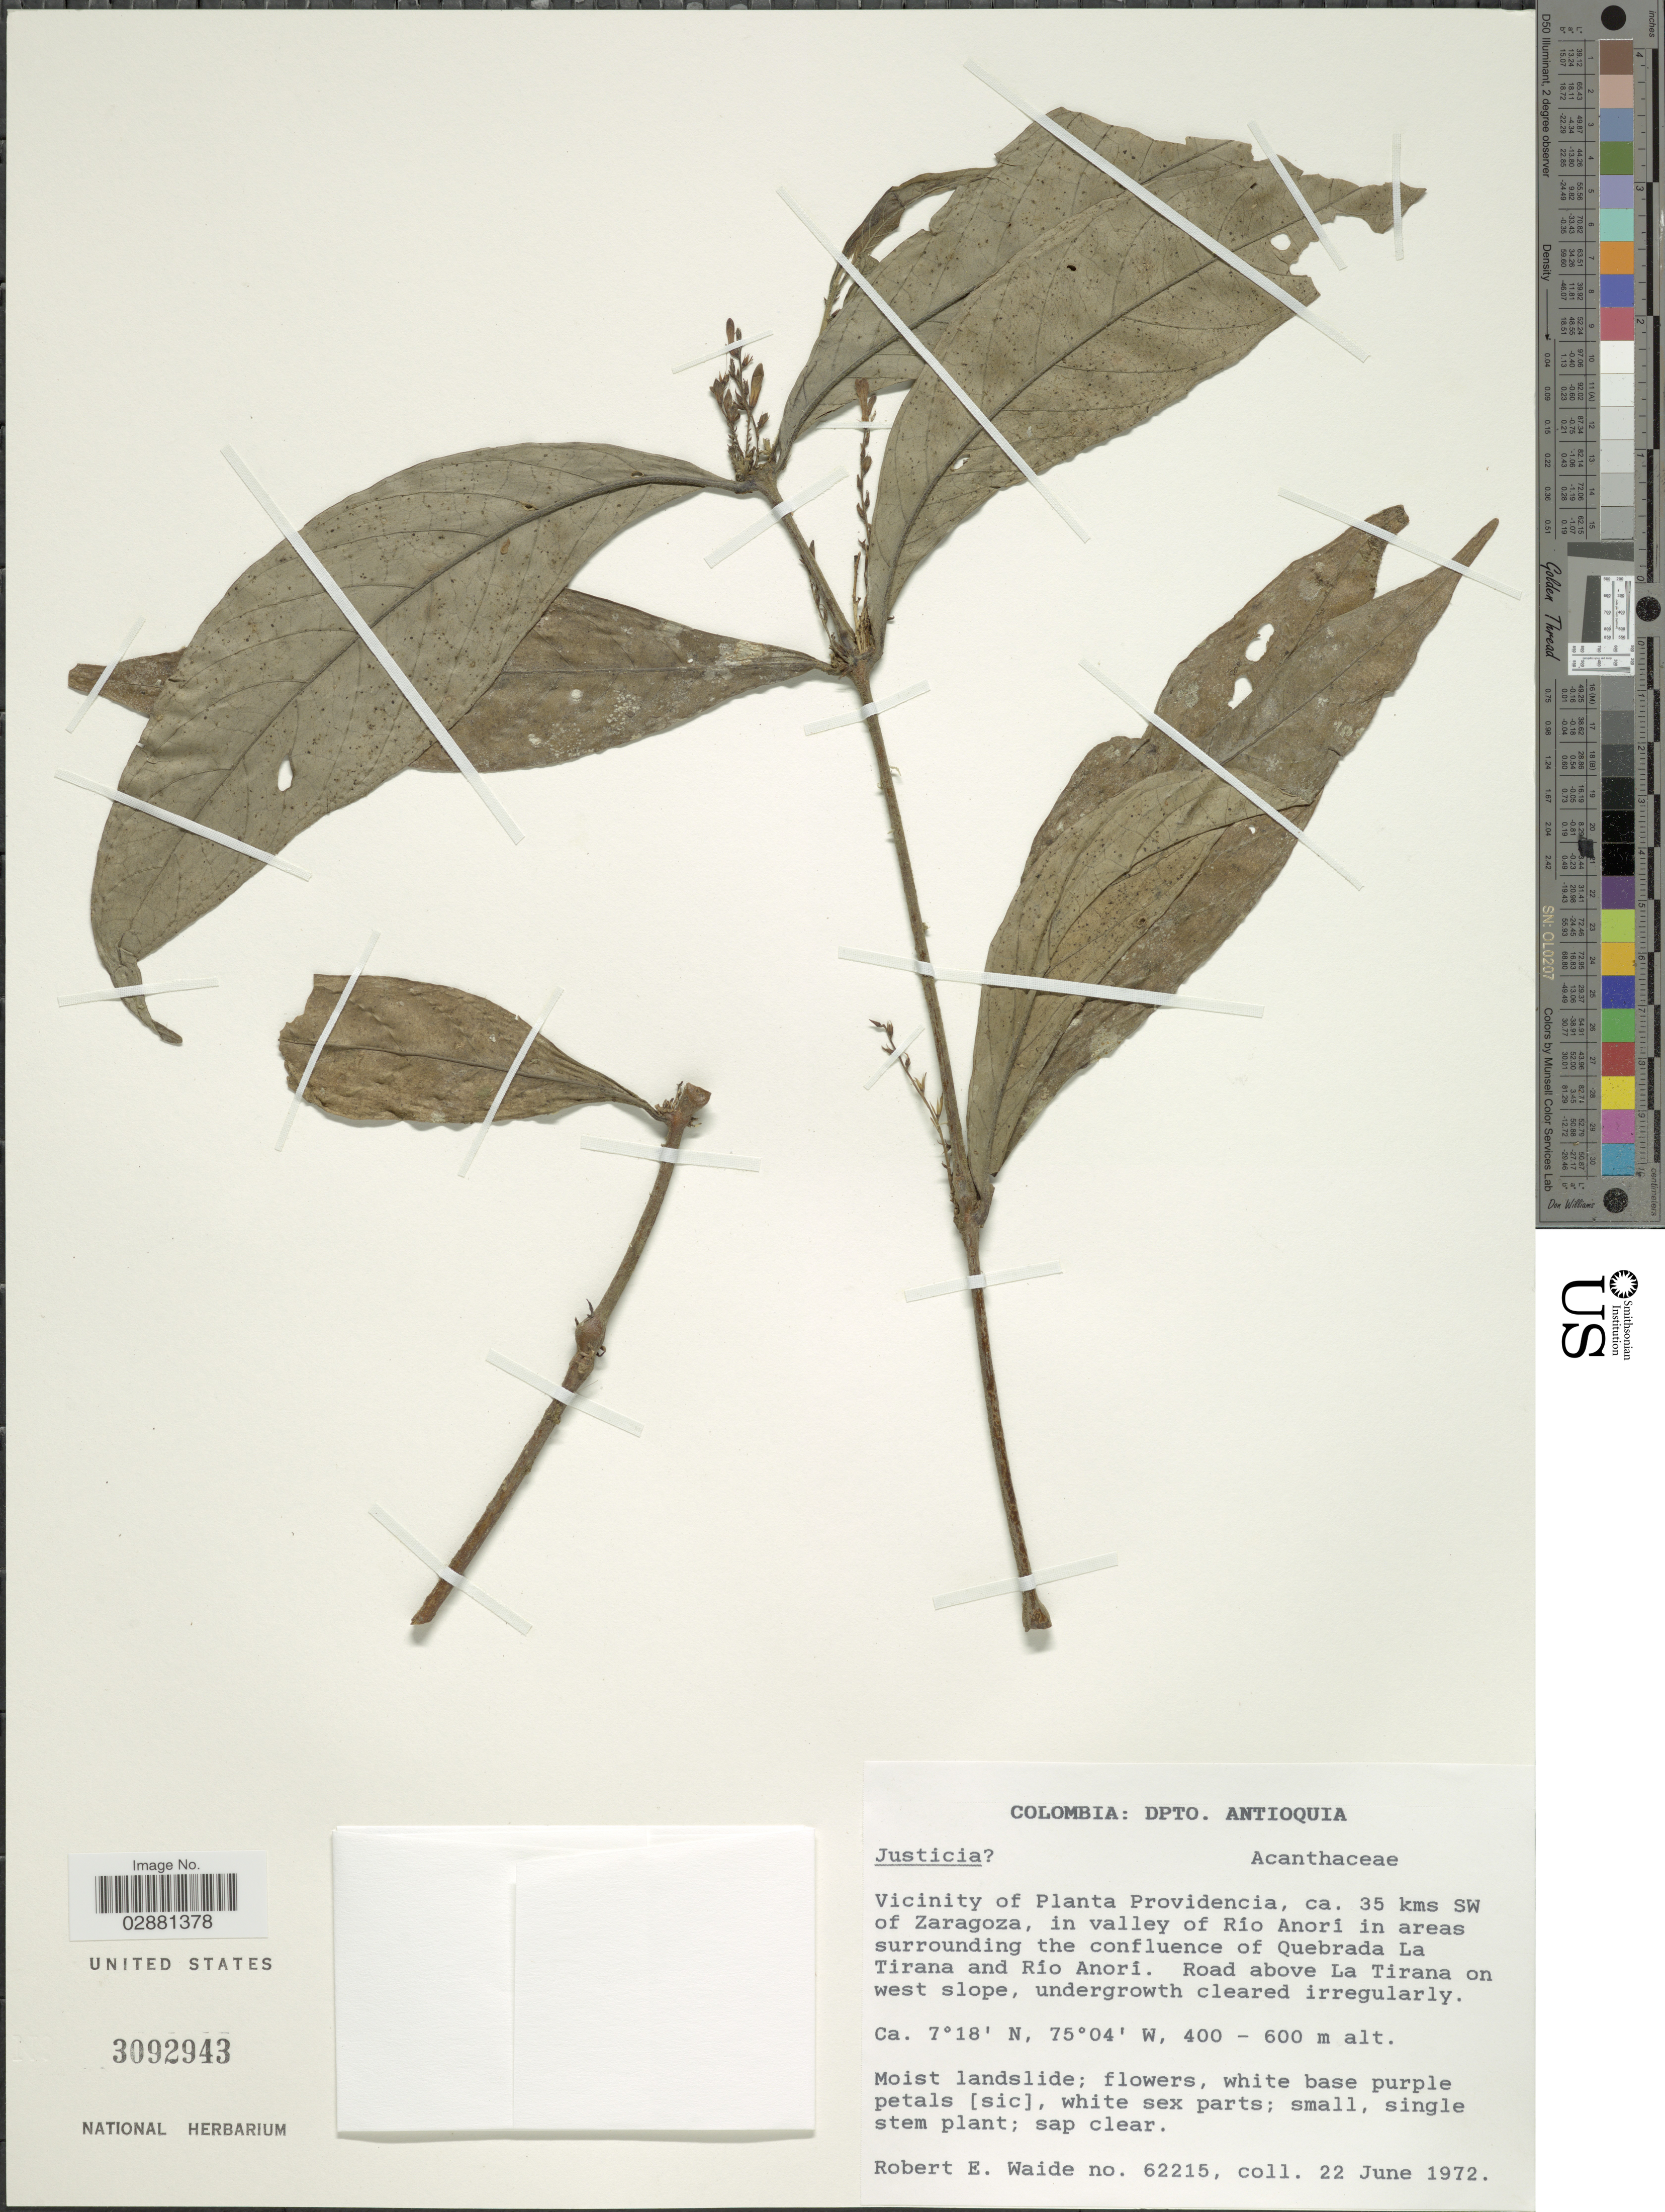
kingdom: Plantae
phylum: Tracheophyta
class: Magnoliopsida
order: Lamiales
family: Acanthaceae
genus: Justicia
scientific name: Justicia sp.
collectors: R. Waide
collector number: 62215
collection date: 1972-06-22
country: Colombia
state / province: Antioquia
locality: Dpto. Antioquia, Vicinity of Planta Providencia, ca. 35 kms SW of Zaragoza, in valley of Rio Anori in areas surrounding the confluence of Quebrada La Tirana and Rio Anori, Road above La Tirana on west slope.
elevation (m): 400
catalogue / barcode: US 3092943